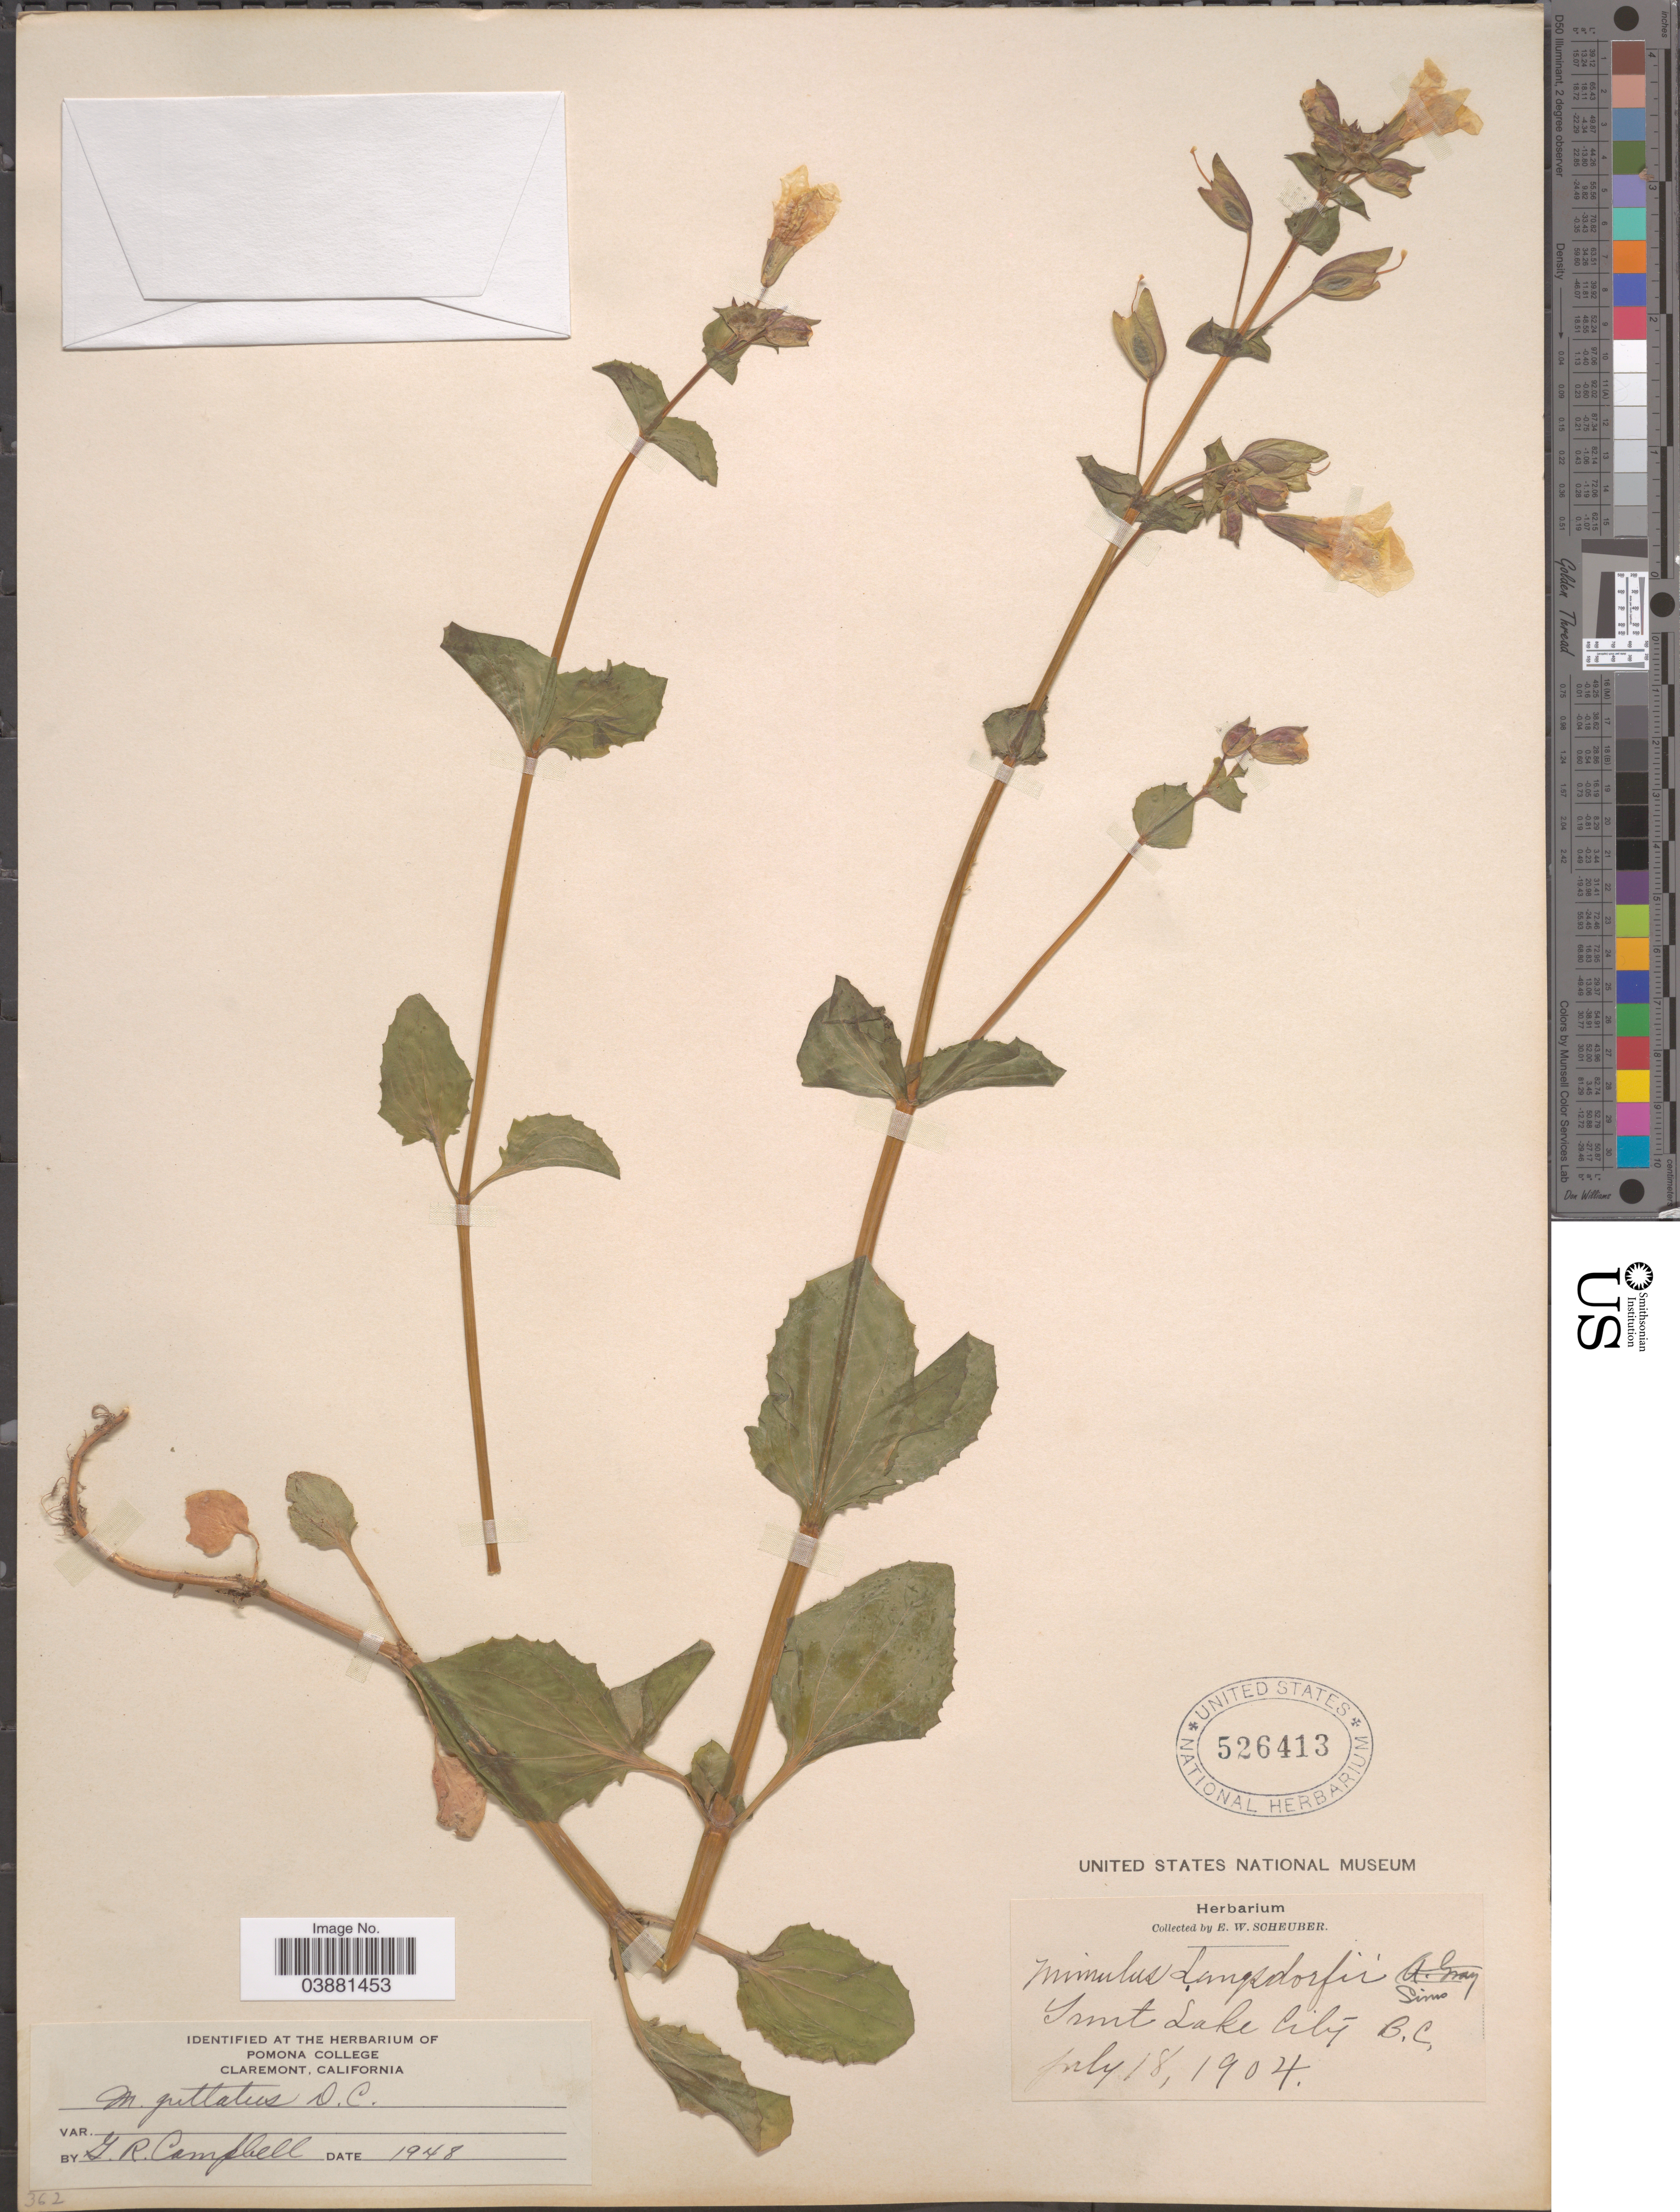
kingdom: Plantae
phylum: Tracheophyta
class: Magnoliopsida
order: Lamiales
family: Phrymaceae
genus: Mimulus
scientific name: Mimulus guttatus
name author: DC.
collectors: E. Scheuber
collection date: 1904-07-18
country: Canada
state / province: British Columbia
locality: Trout Lake City.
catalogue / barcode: US 526413